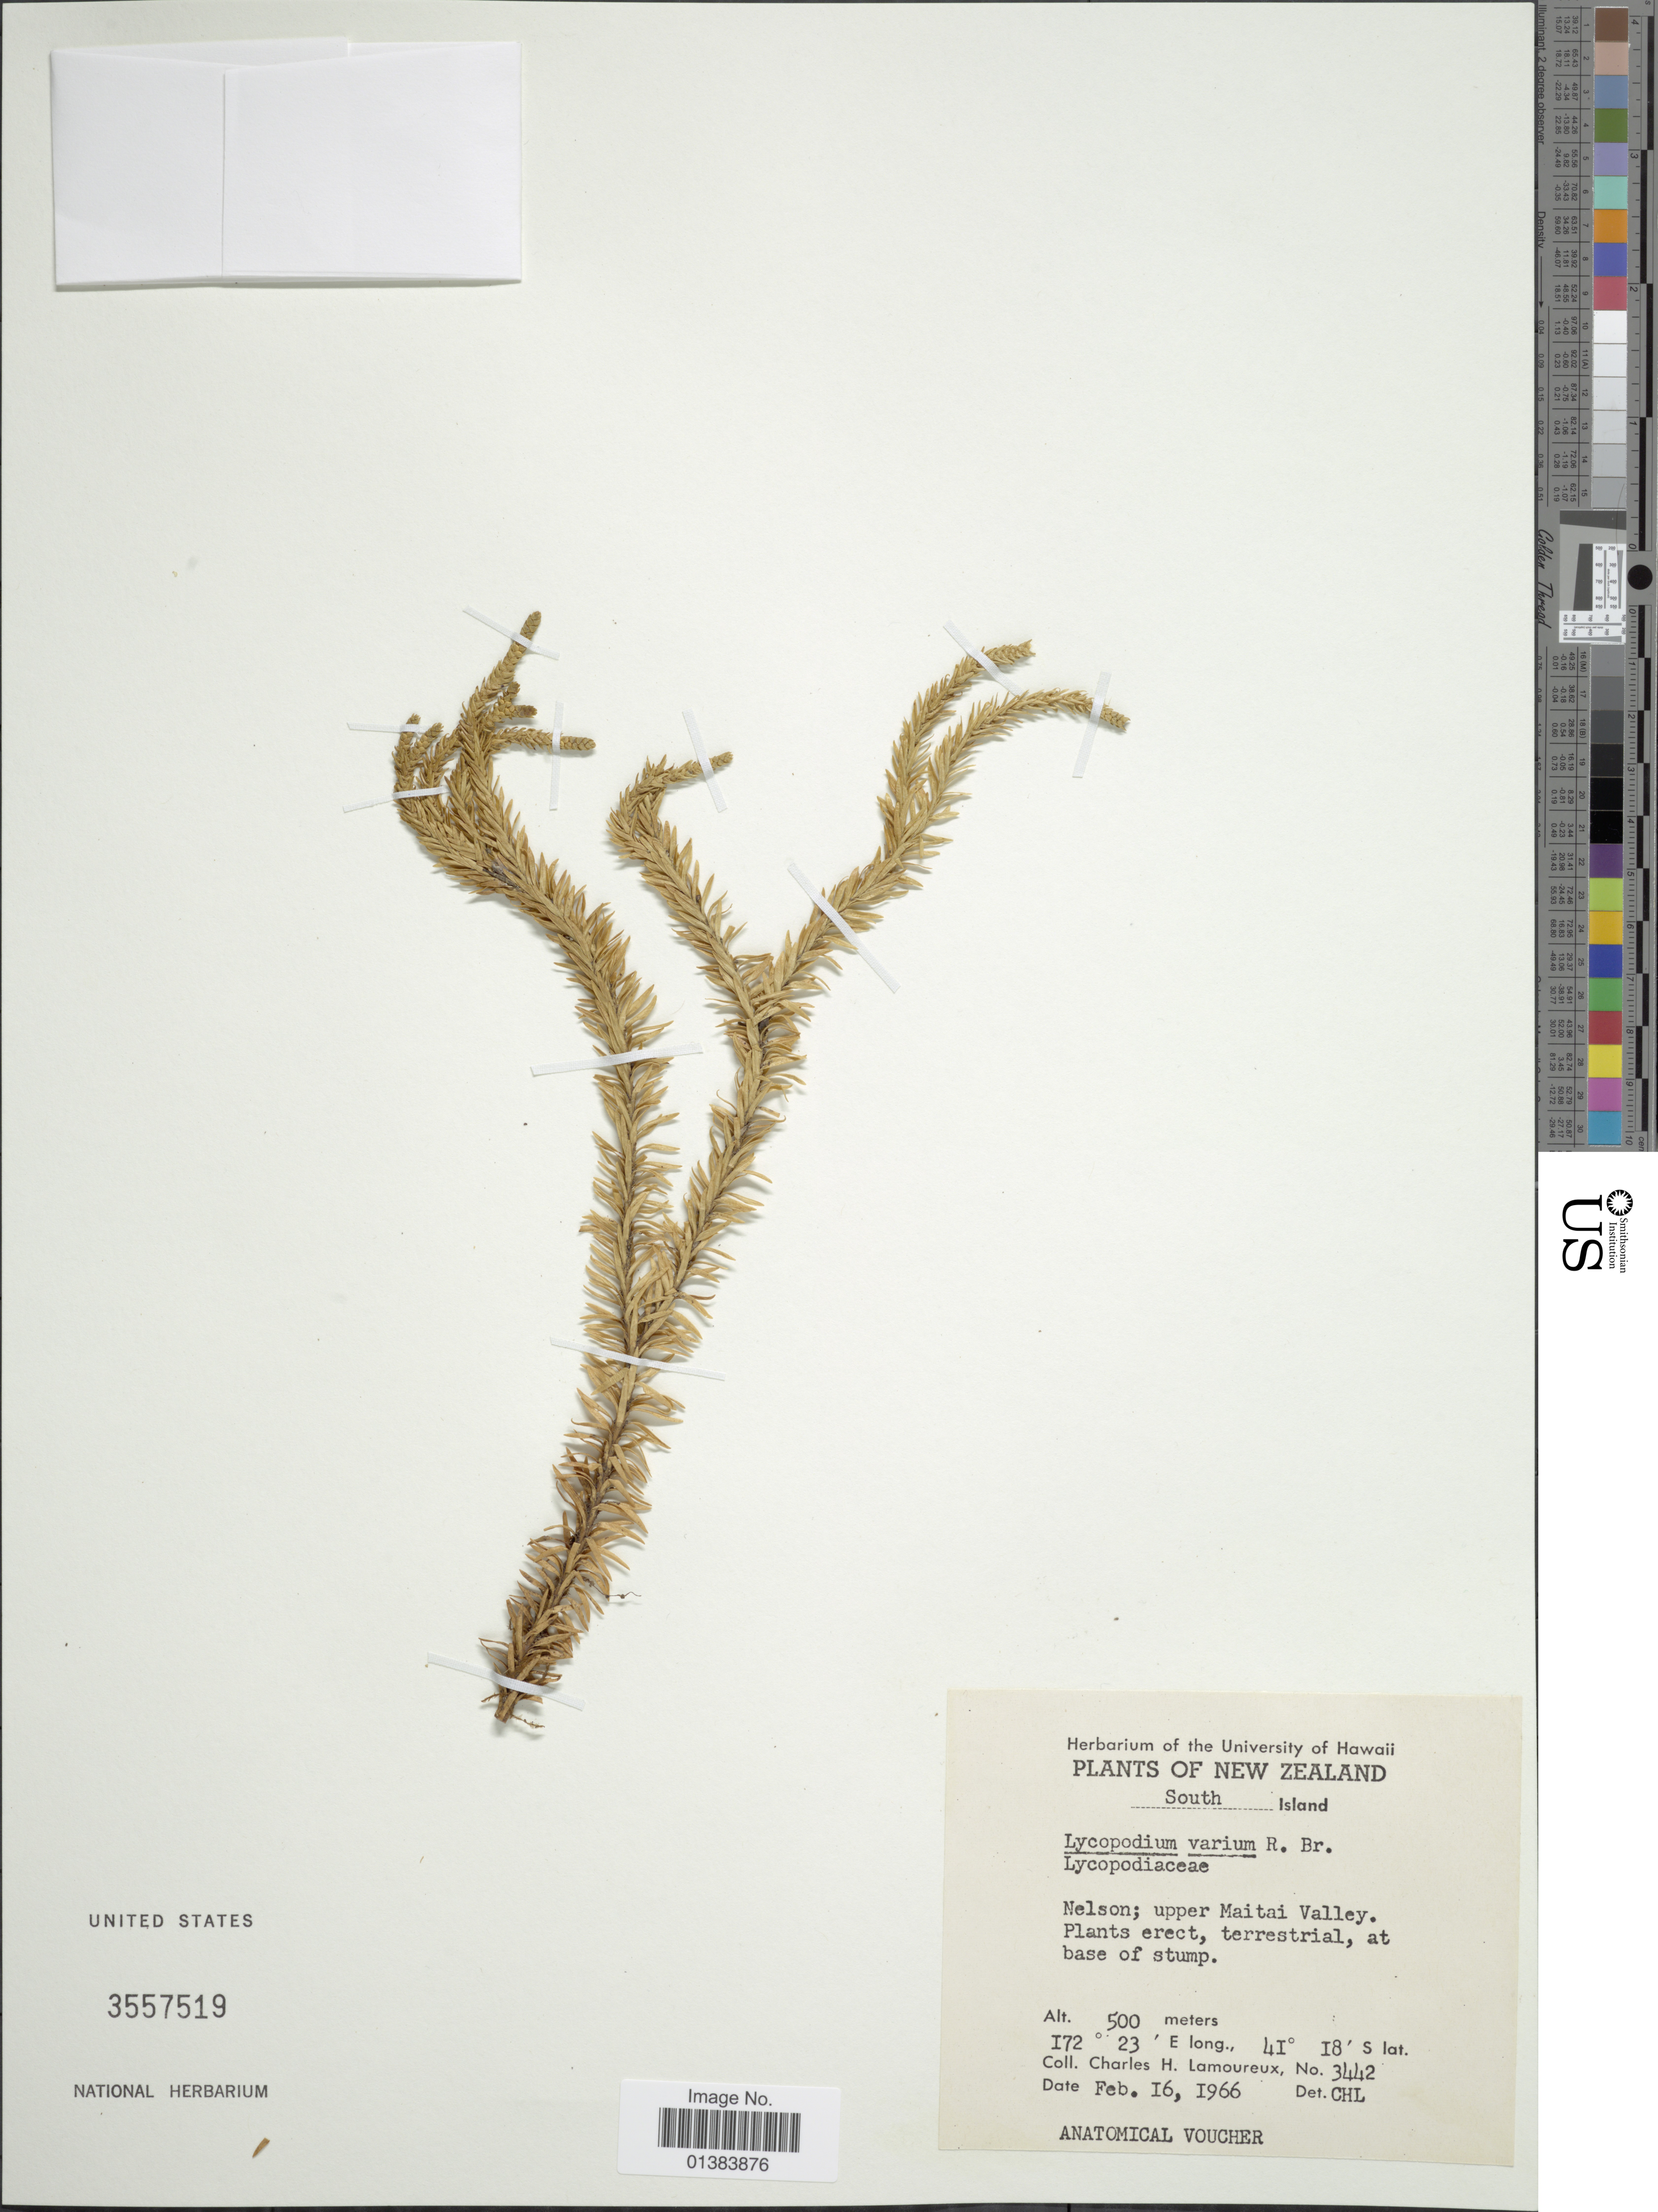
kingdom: Plantae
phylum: Tracheophyta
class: Lycopodiopsida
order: Lycopodiales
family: Lycopodiaceae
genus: Phlegmariurus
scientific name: Phlegmariurus varius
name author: (R. Br.) A. R. Field & Bostock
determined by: Field, A. R.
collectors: C. H. Lamoureux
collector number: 3442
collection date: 1966-02-16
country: New Zealand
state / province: Nelson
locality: South Island, upper Maitai Valley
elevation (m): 500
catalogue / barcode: US 3557519